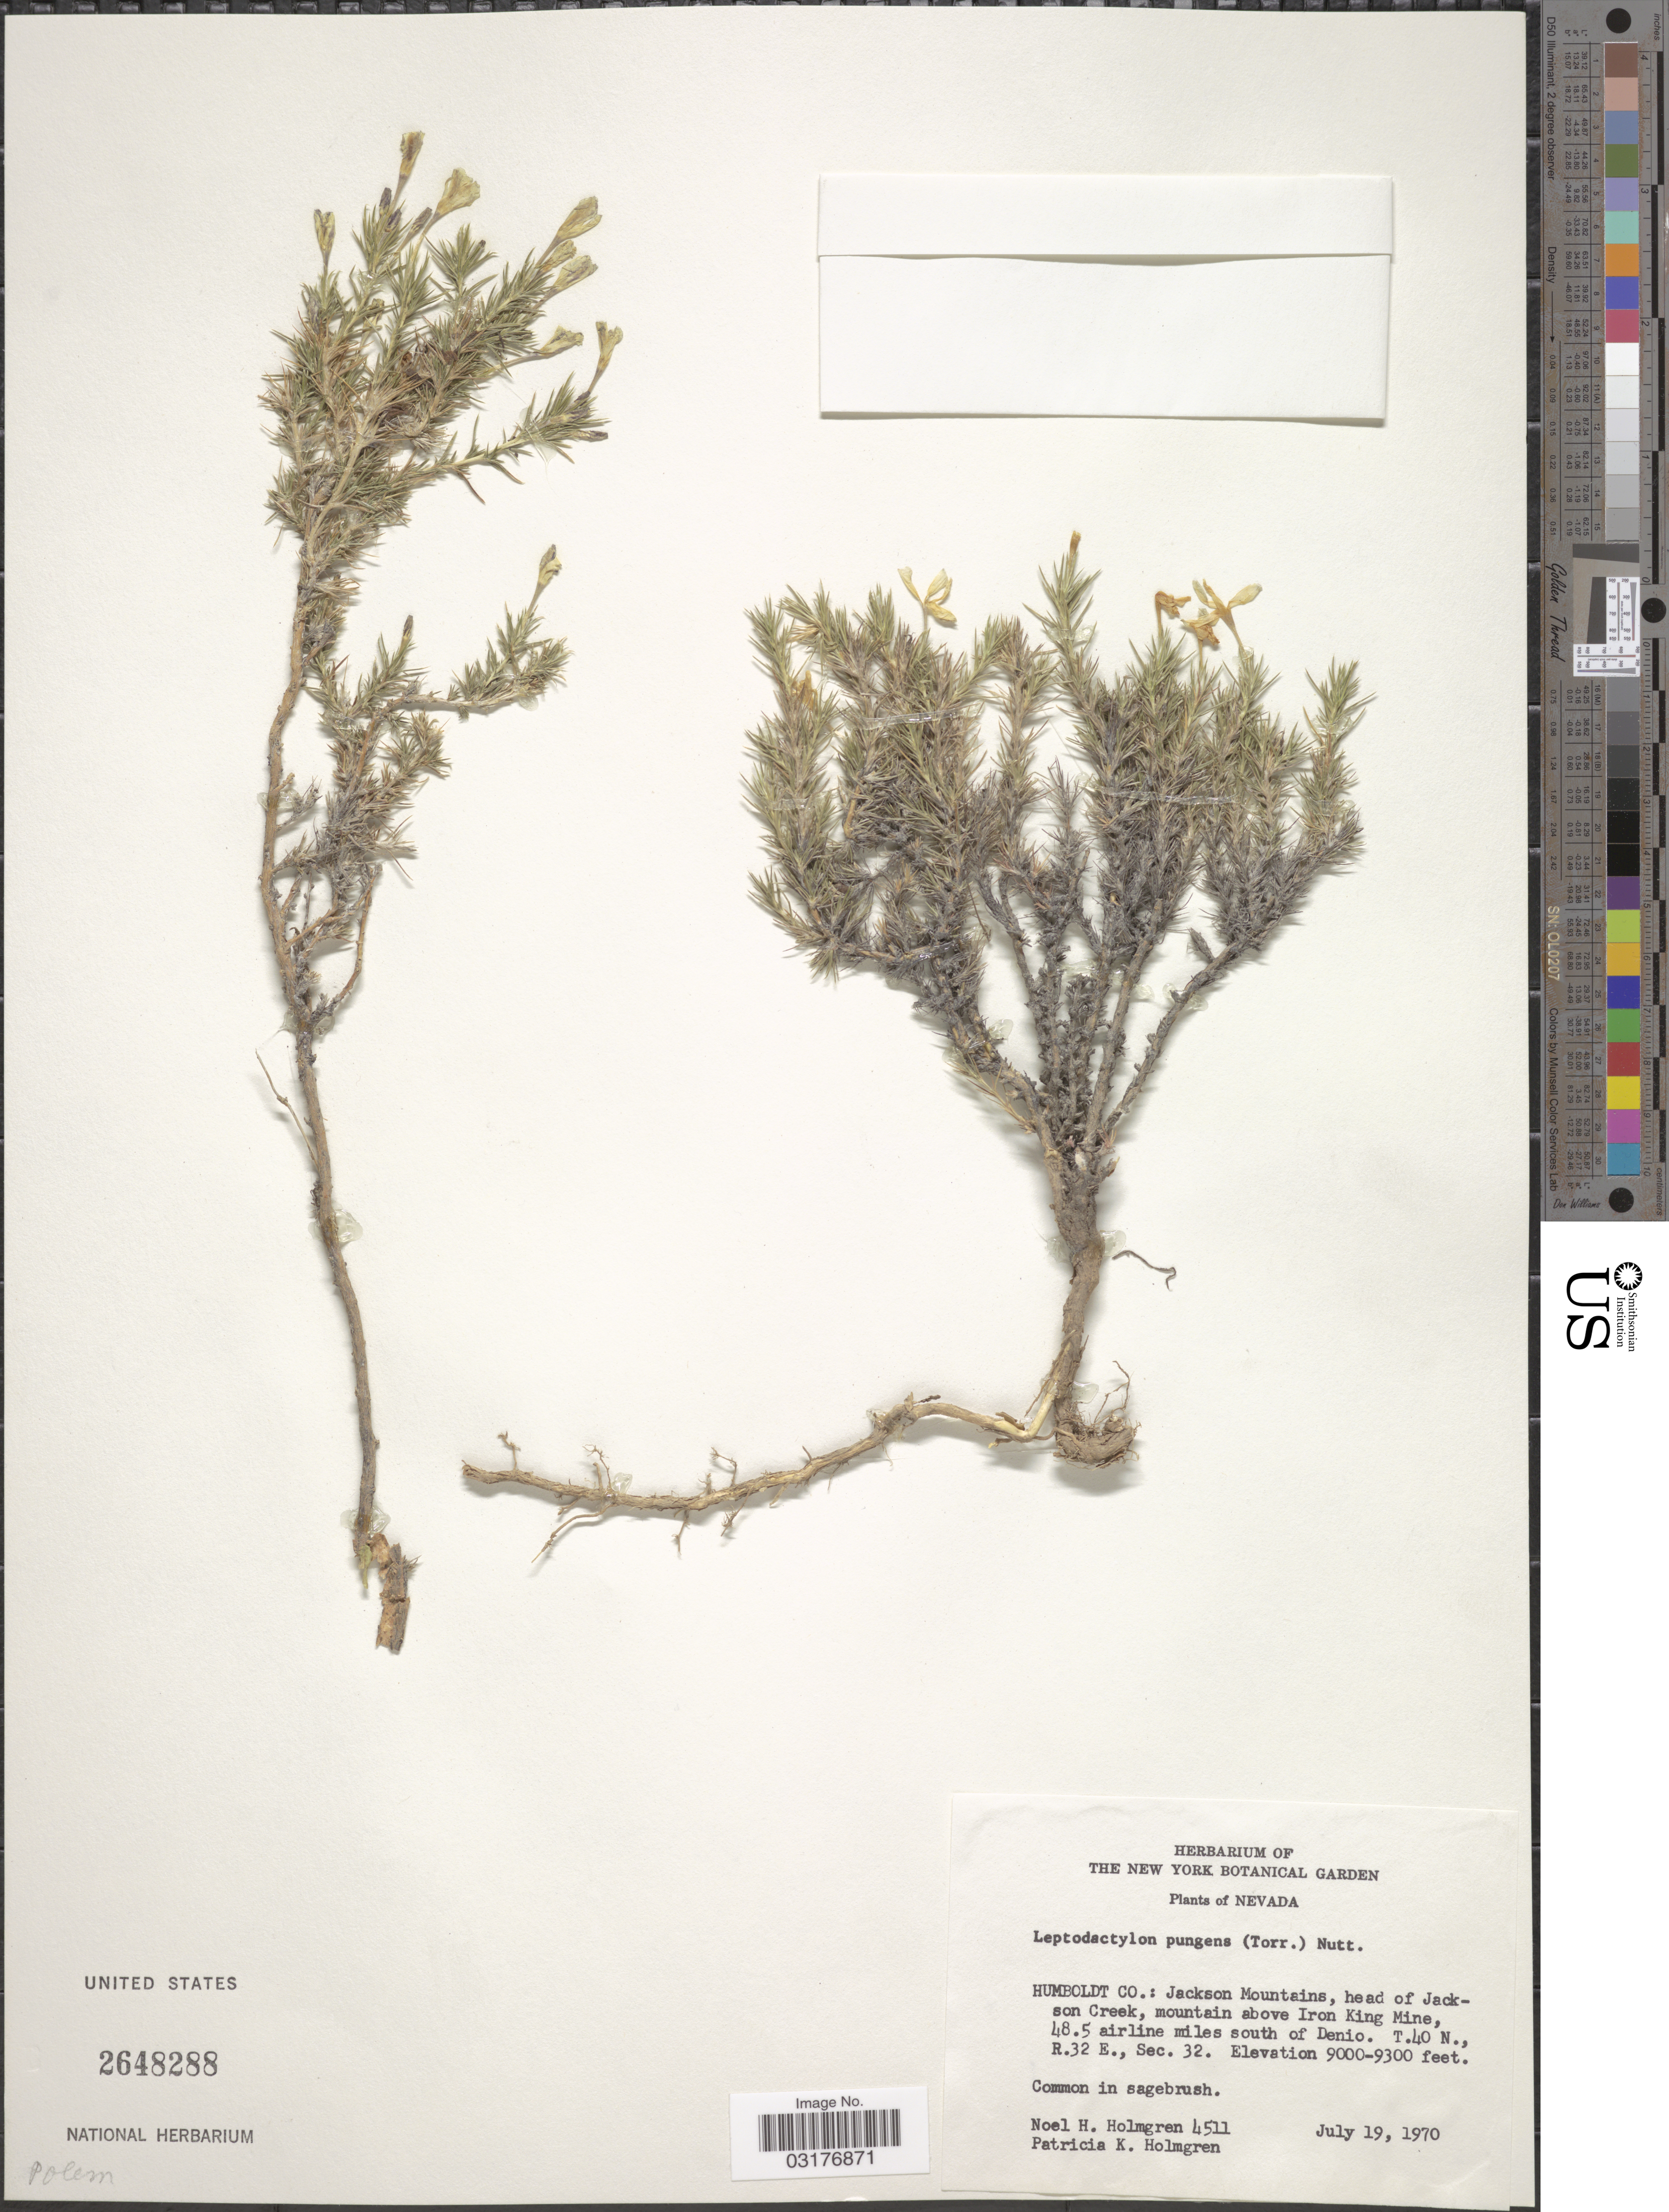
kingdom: Plantae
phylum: Tracheophyta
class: Magnoliopsida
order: Ericales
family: Polemoniaceae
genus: Linanthus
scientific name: Linanthus pungens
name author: (Torr.) J.M. Porter & L.A. Johnson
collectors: N. H. Holmgren & P. K. Holmgren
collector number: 4511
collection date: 1970-07-19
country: United States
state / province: Nevada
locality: Humboldt Co.: Jackson Mountains, head of Jackson Creek, mountain above Iron King Mine, 48.5 airline miles south of Denio. T.40 N., R.32 E., Sec. 32.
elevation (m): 2743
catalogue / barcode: US 2648288